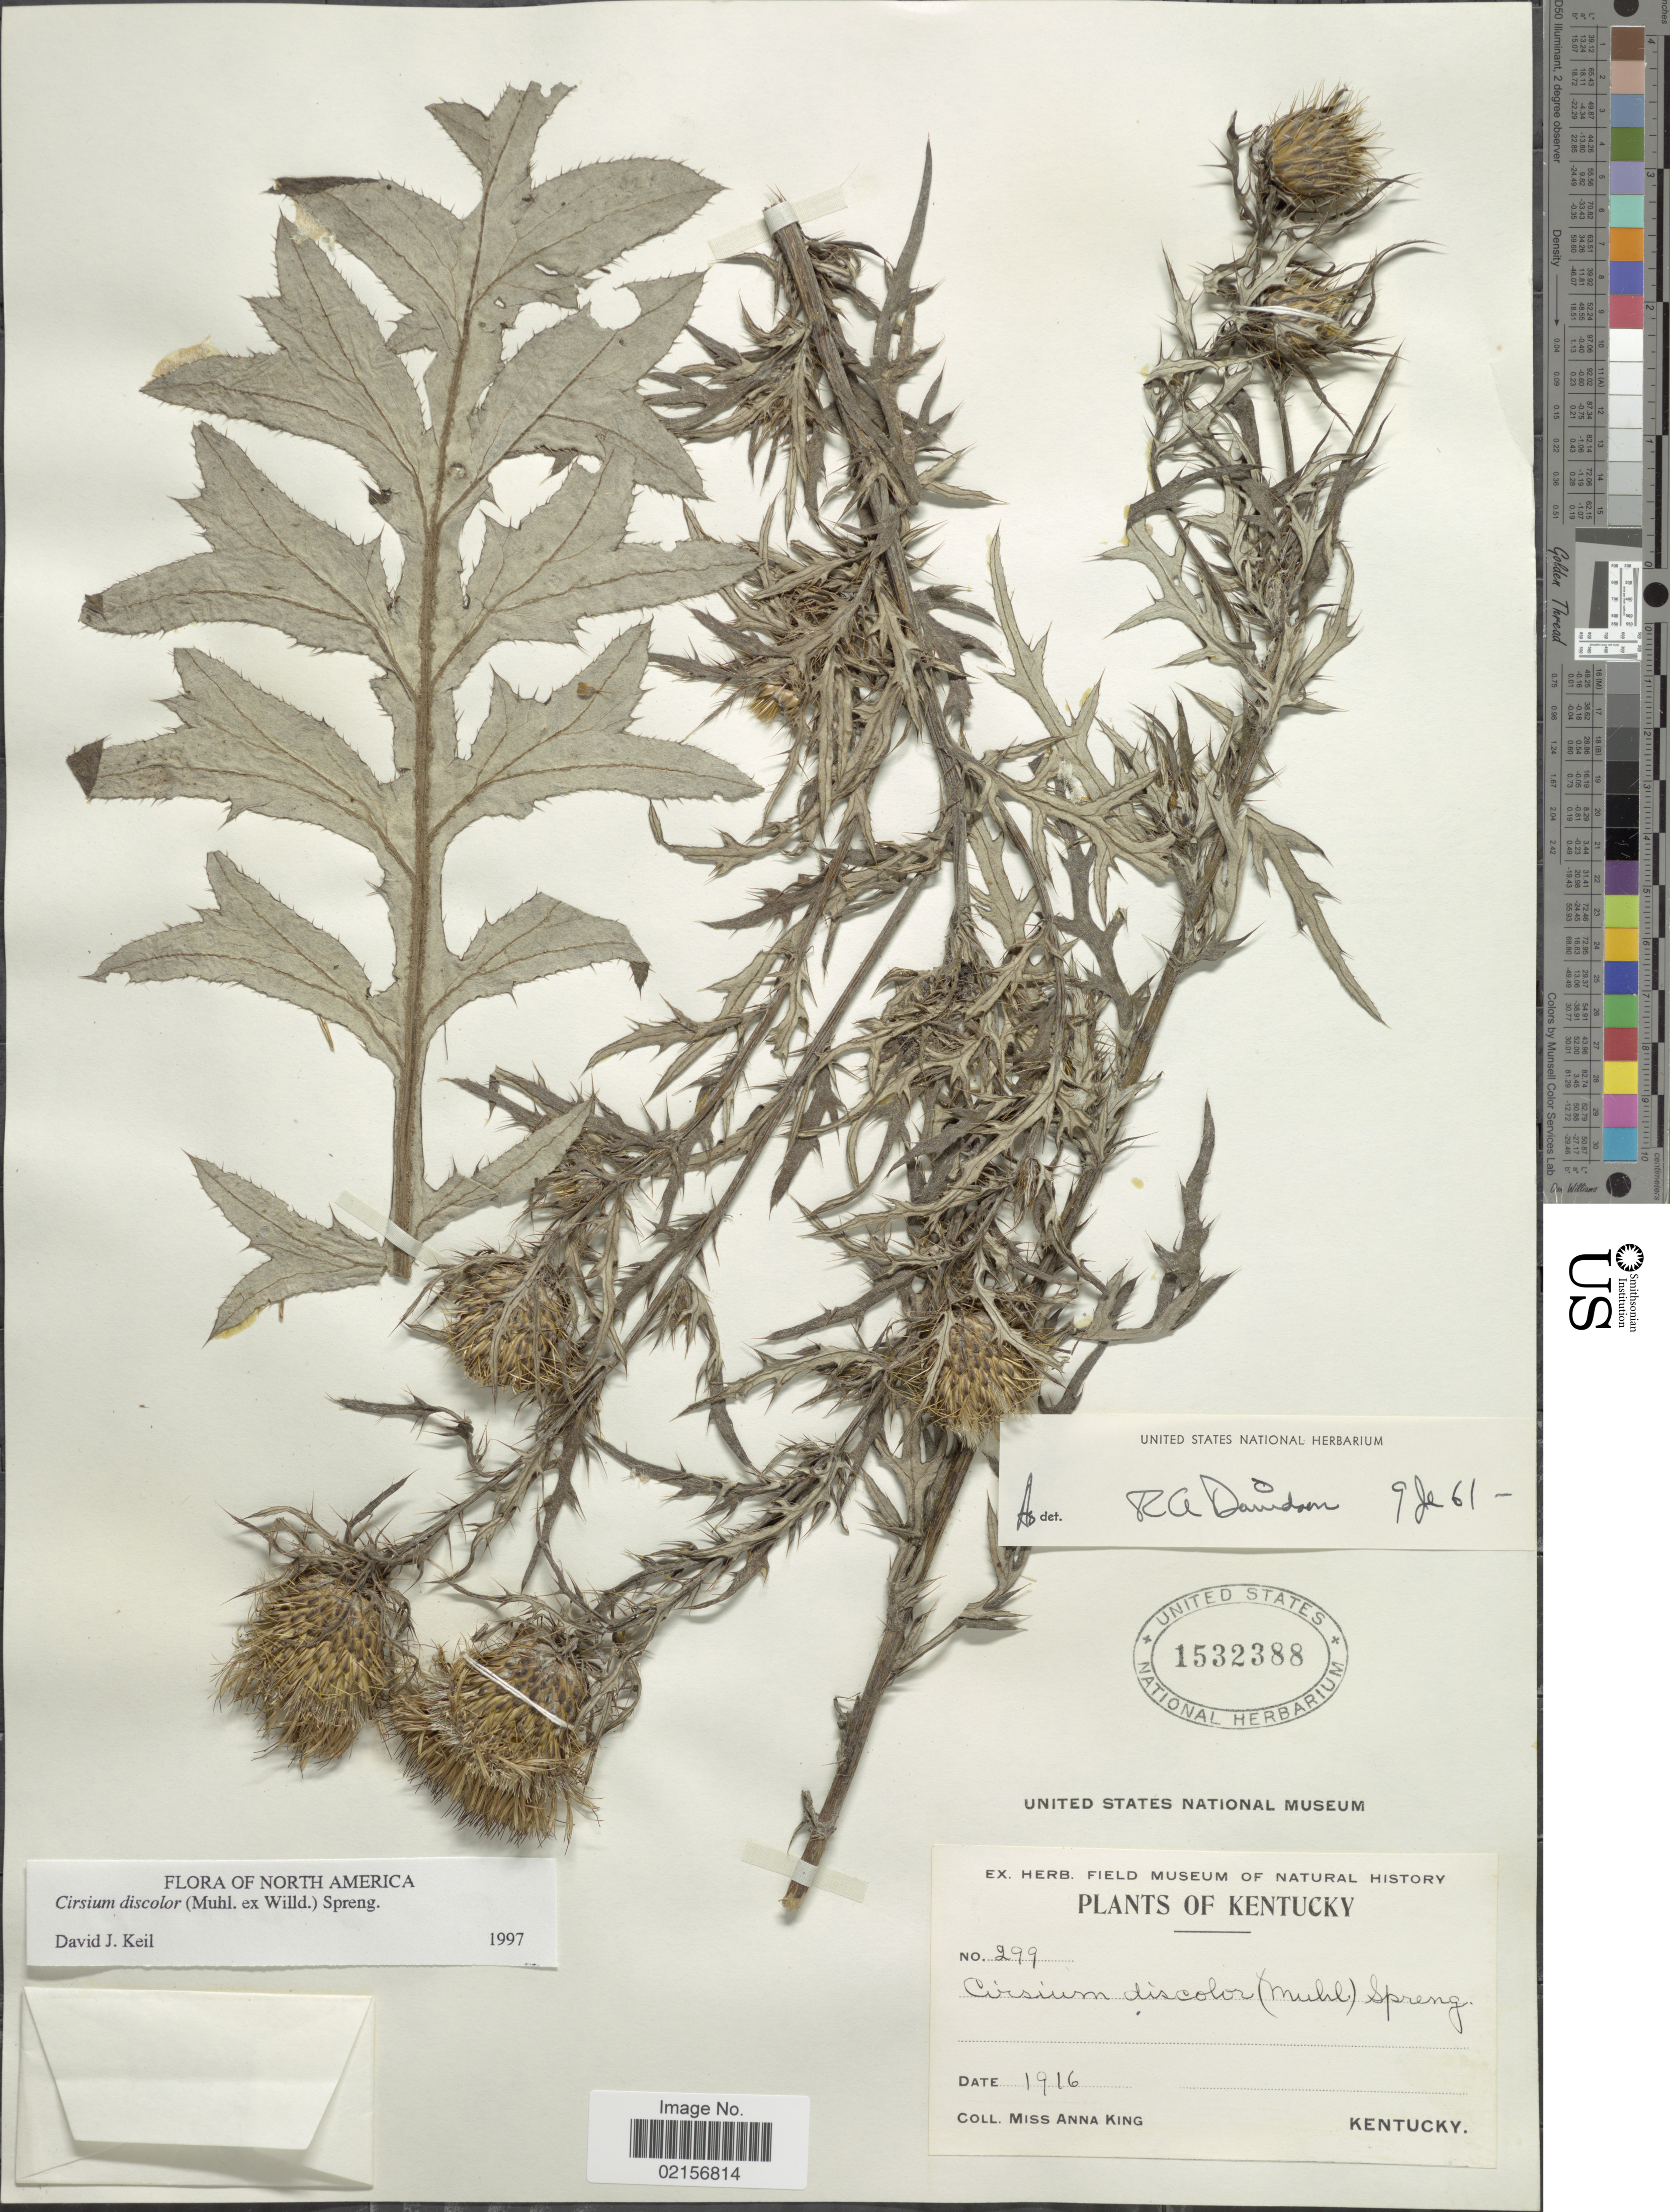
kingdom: Plantae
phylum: Tracheophyta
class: Magnoliopsida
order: Asterales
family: Asteraceae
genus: Cirsium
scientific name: Cirsium discolor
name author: (Muhl. ex Willd.) Spreng.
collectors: A. King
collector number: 299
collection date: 1916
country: United States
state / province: Kentucky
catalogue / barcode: US 1532388